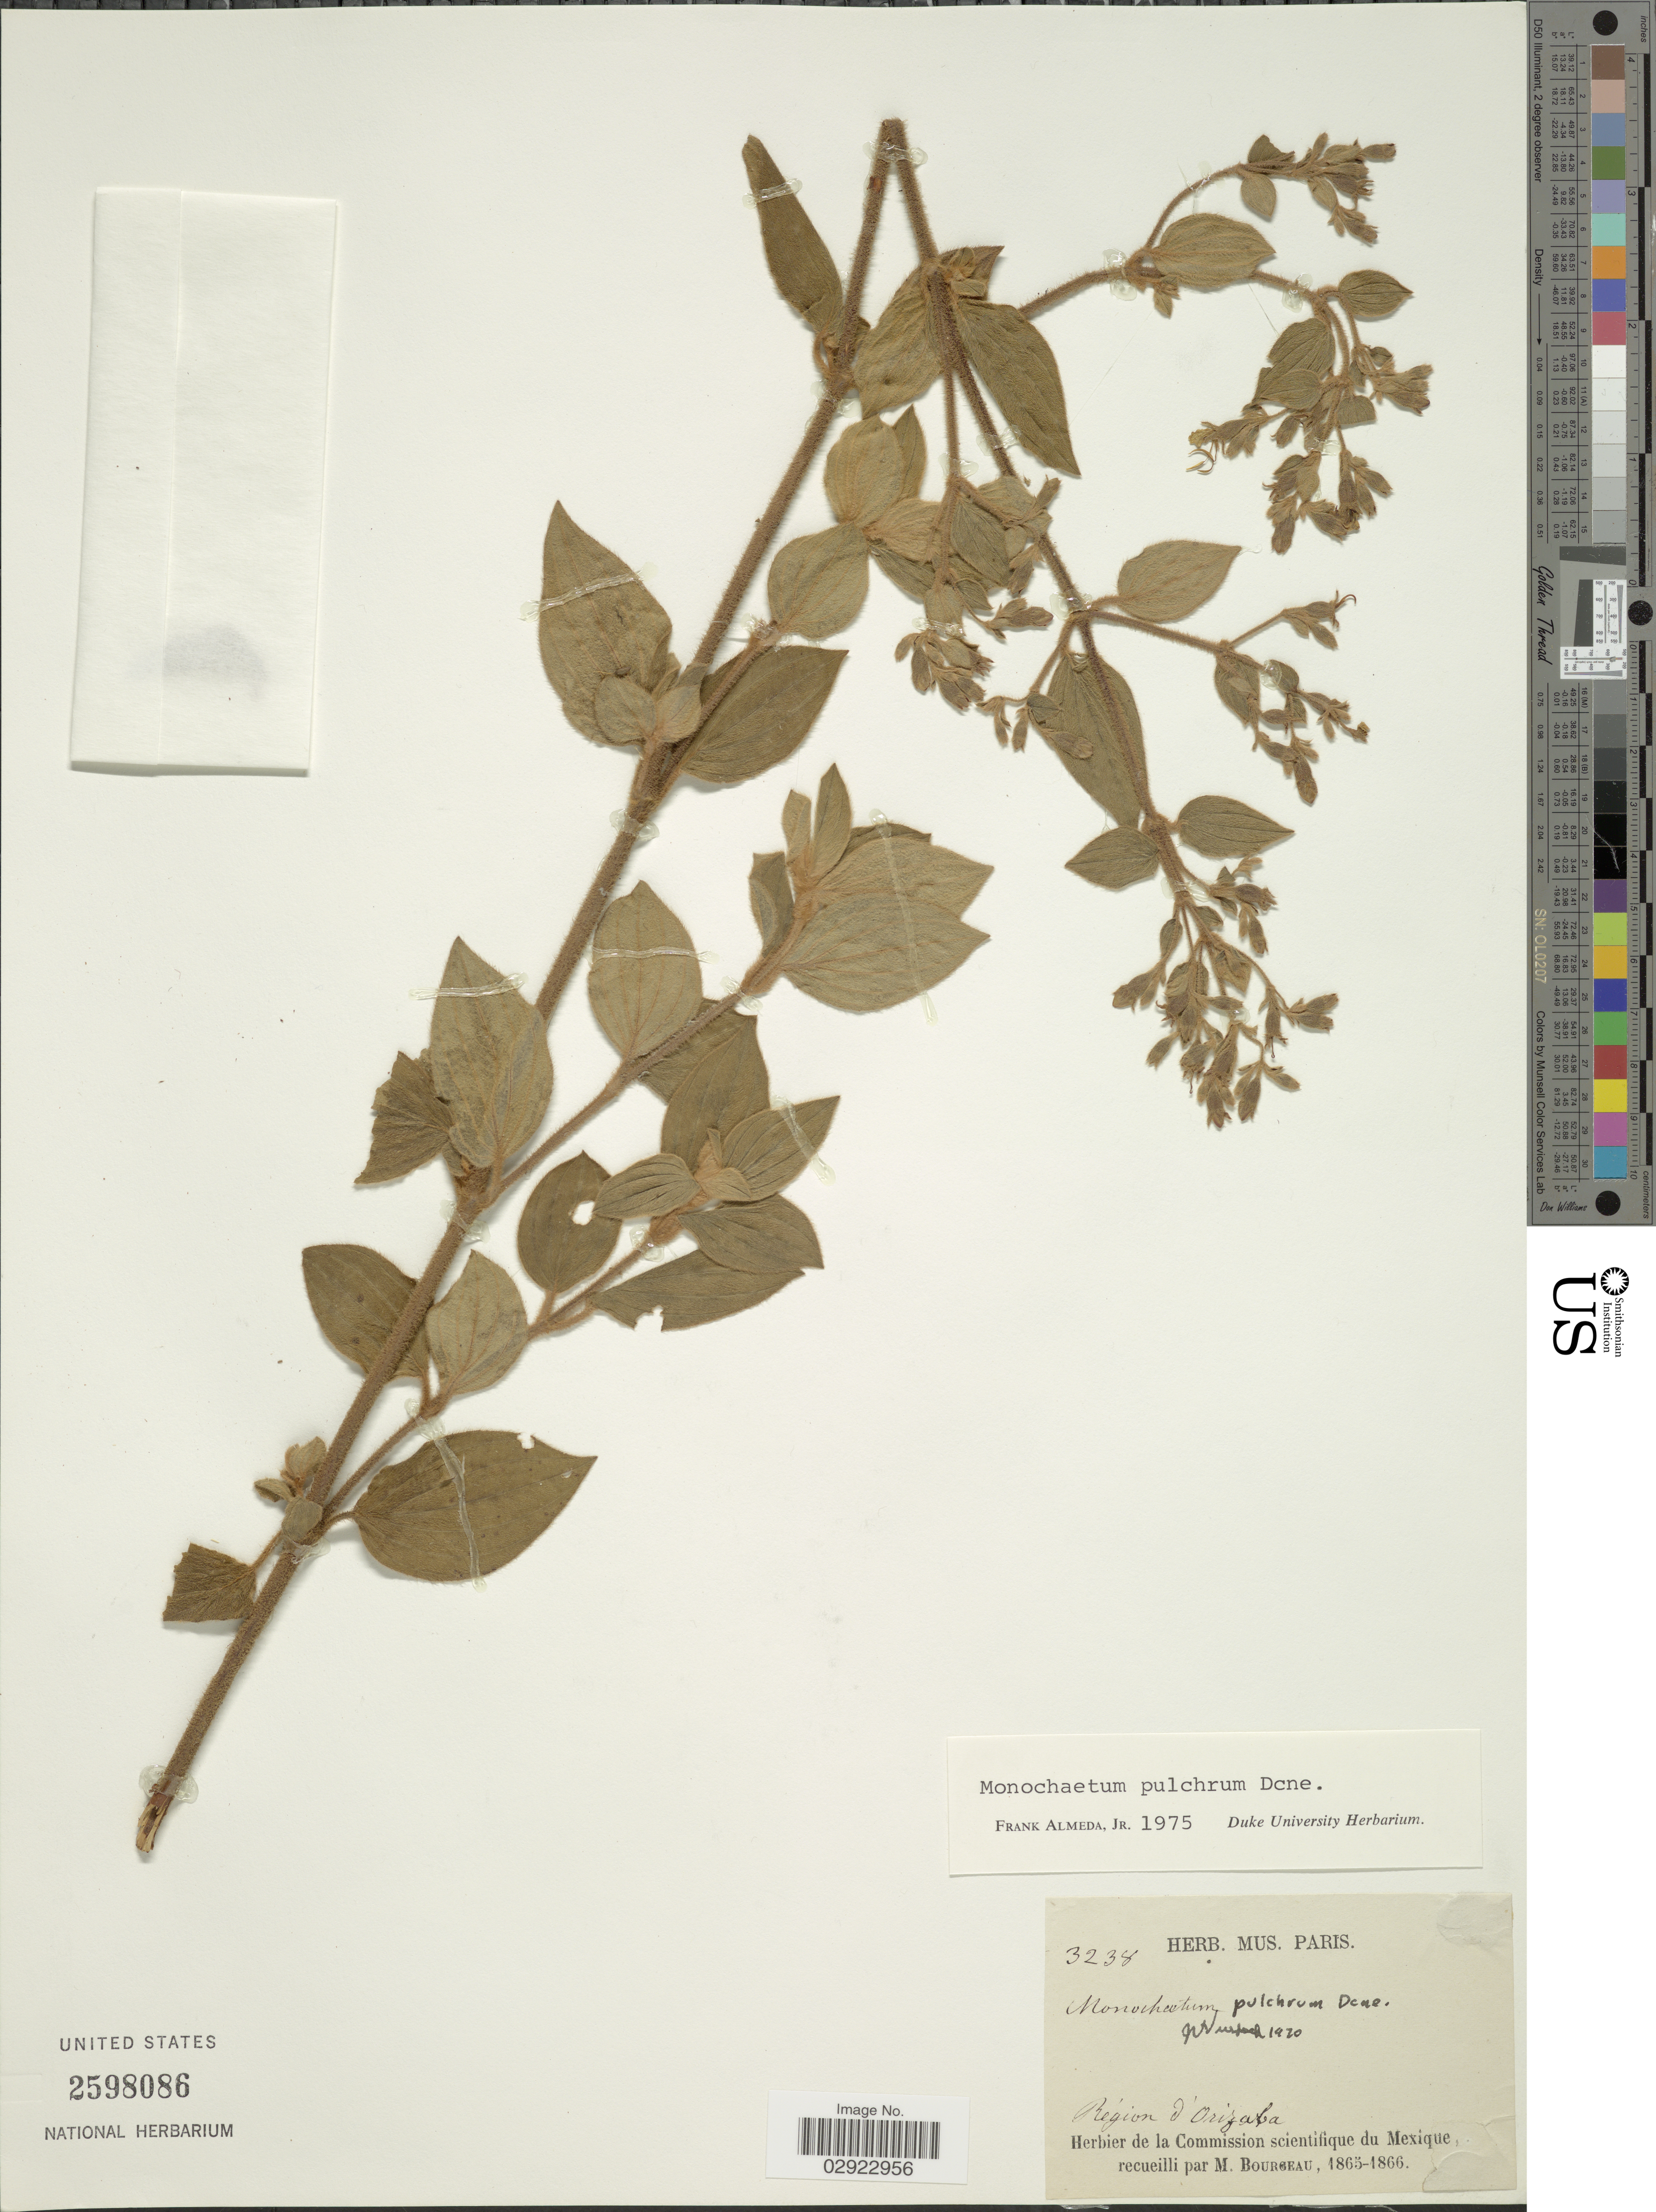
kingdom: Plantae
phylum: Tracheophyta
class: Magnoliopsida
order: Myrtales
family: Melastomataceae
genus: Monochaetum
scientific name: Monochaetum pulchrum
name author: Decne.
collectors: M. Bourgeau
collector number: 3238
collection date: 1865/1866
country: Mexico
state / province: Veracruz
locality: Région d'Orizaba.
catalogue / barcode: US 2598086